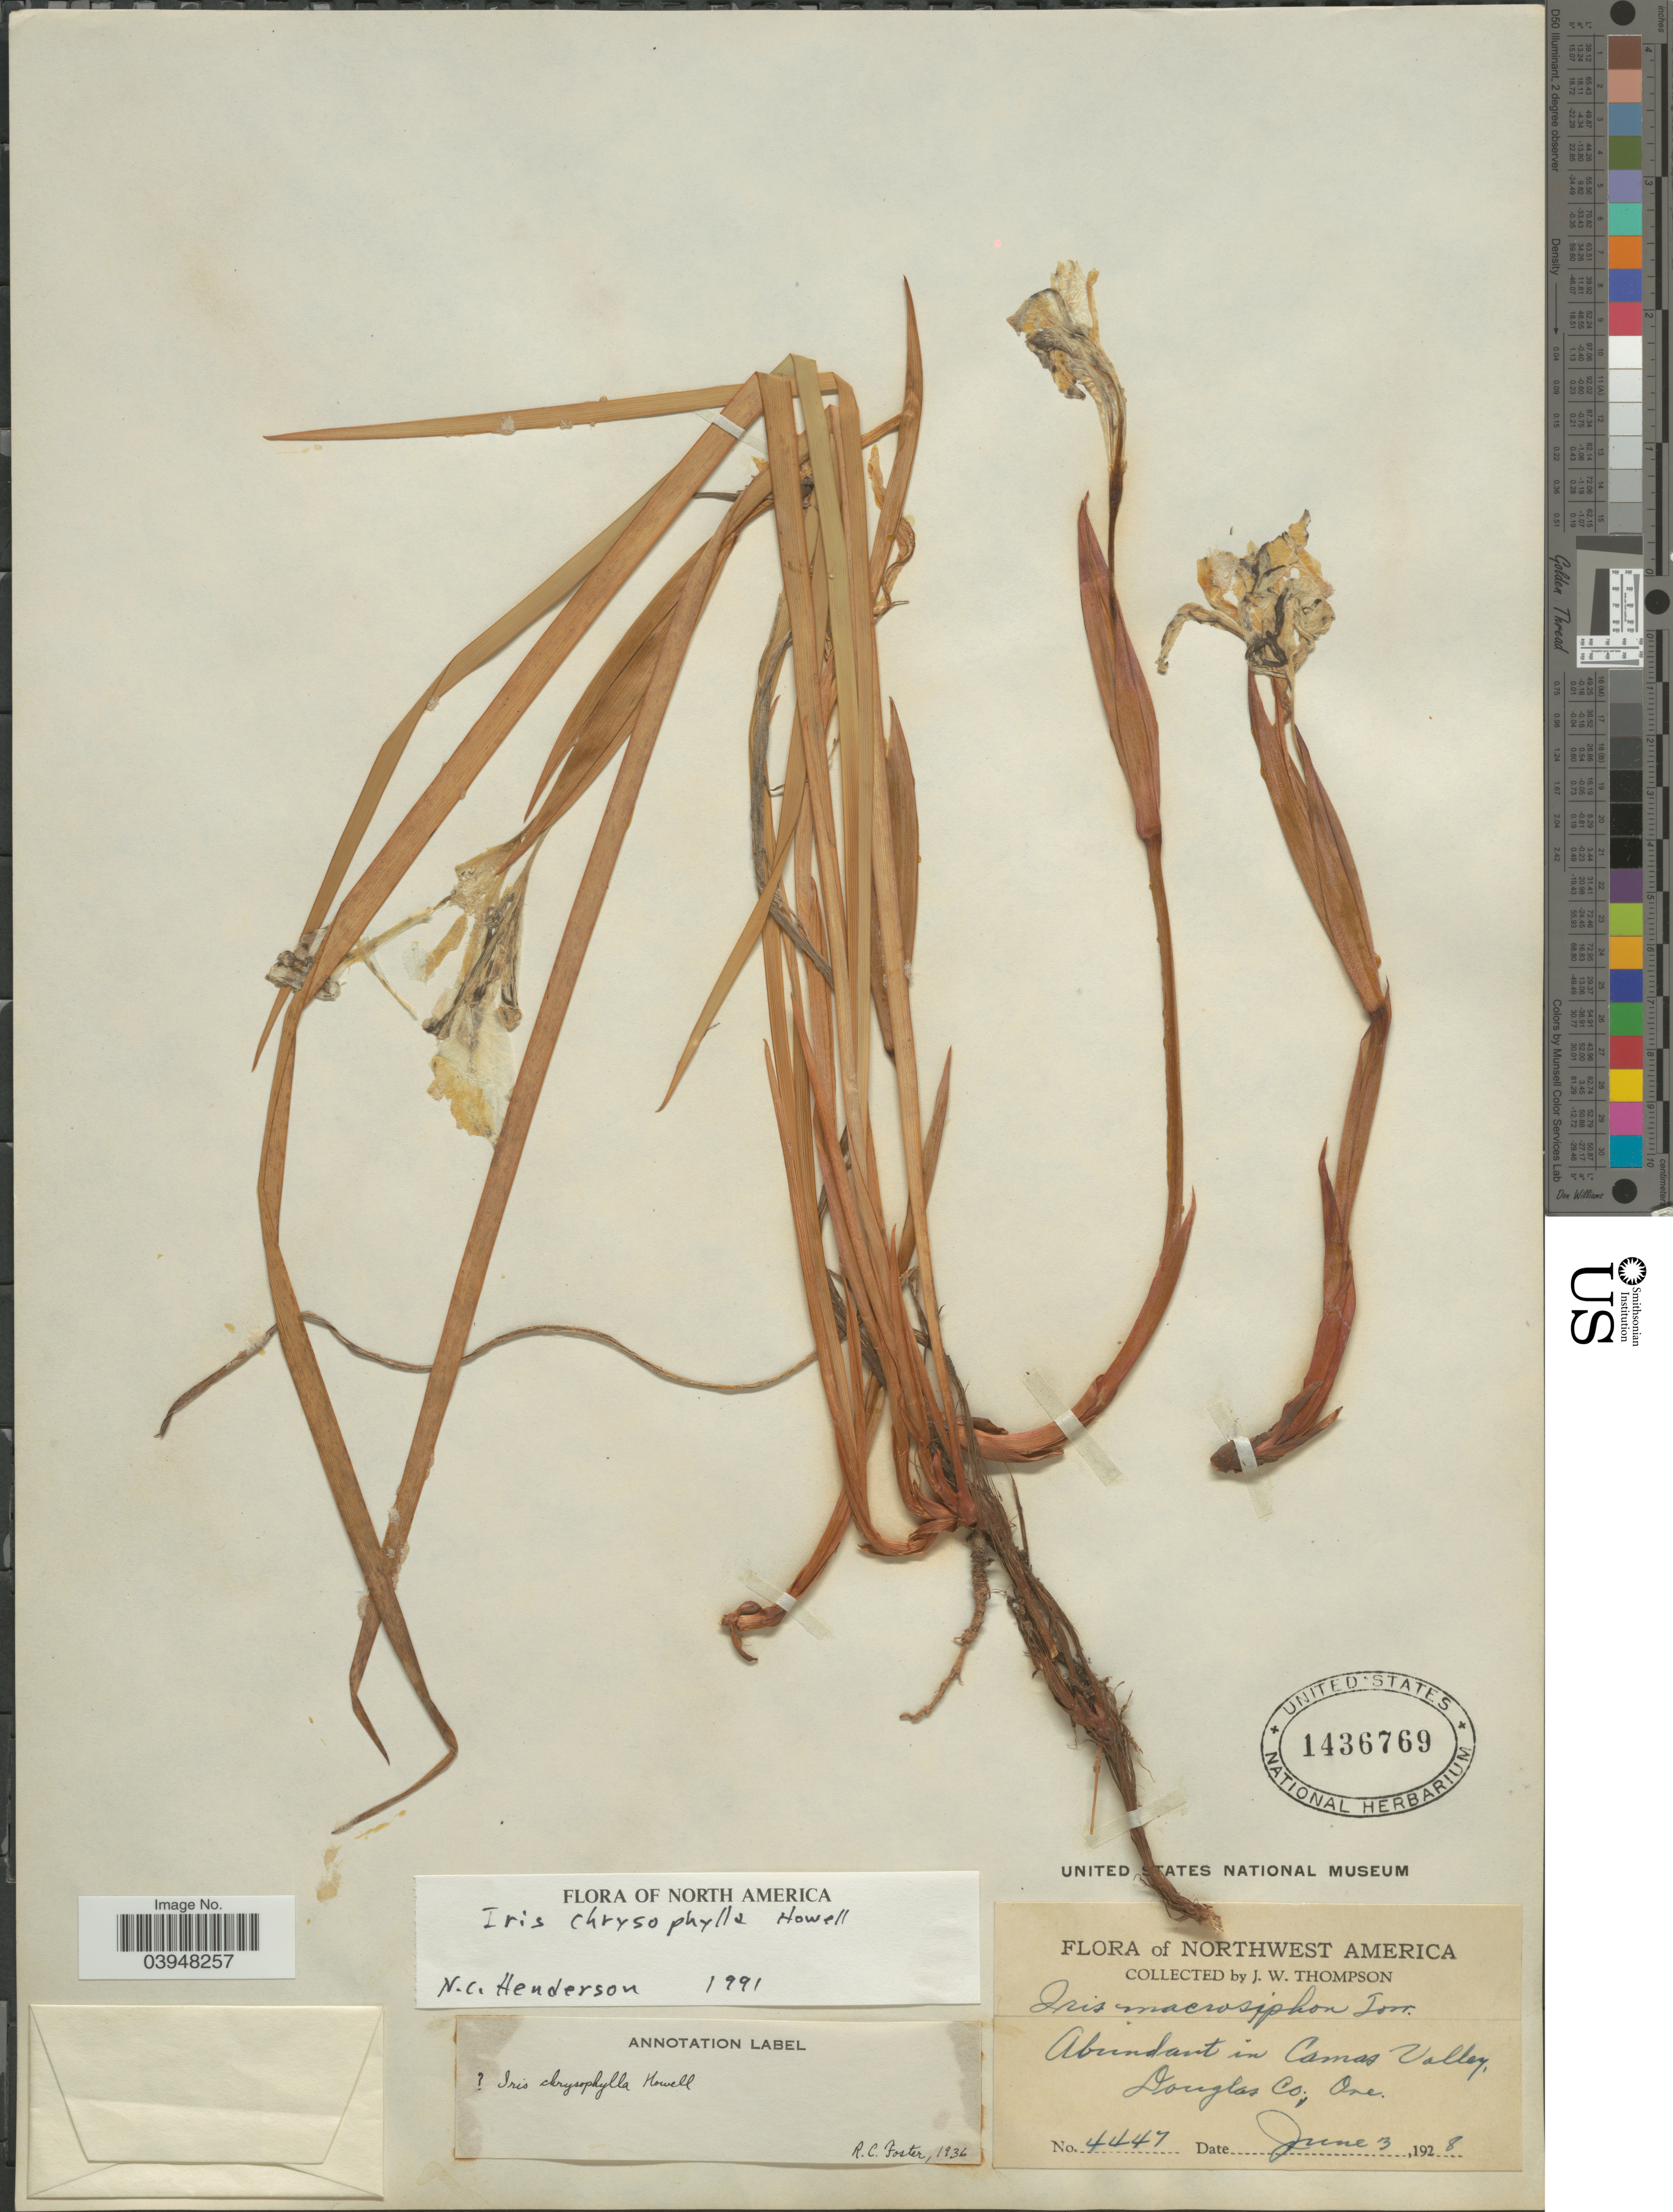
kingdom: Plantae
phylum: Tracheophyta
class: Liliopsida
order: Asparagales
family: Iridaceae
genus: Iris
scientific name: Iris chrysophylla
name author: Howell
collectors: J. Thompson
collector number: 4447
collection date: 1928-06-03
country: United States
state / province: Oregon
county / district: Douglas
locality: In Camas Valley, Douglas Co.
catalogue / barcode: US 1436769